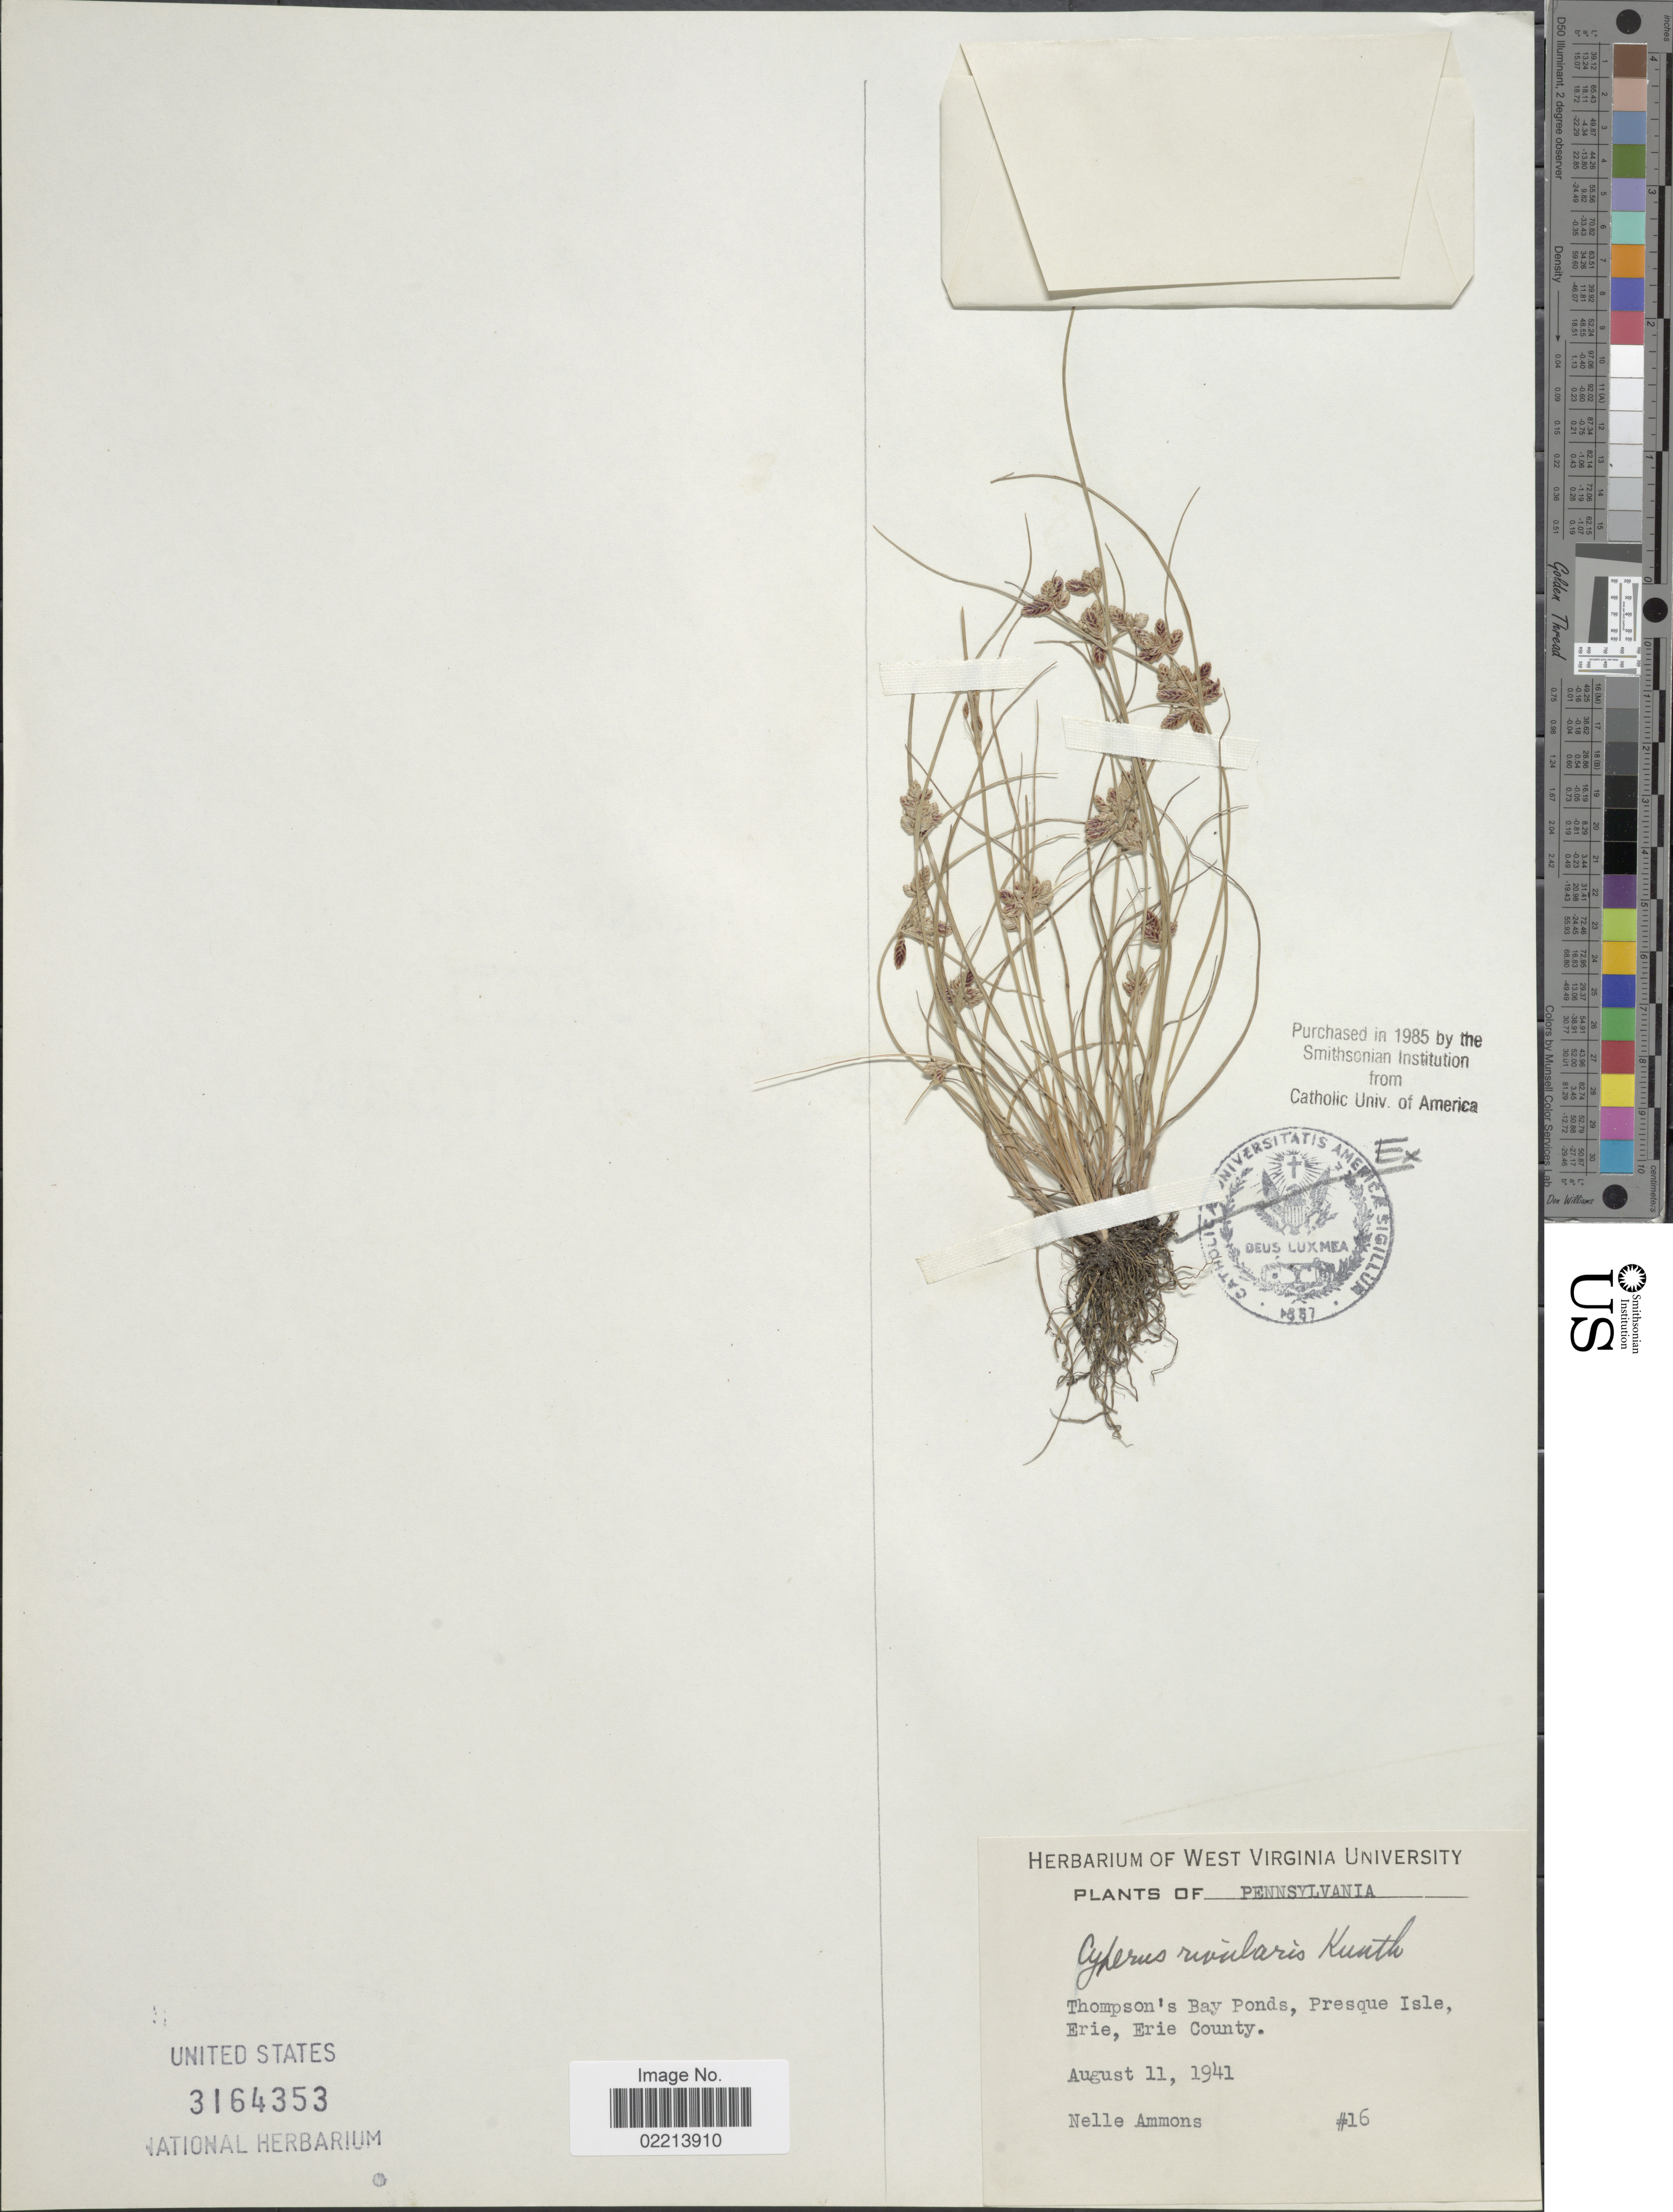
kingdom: Plantae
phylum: Tracheophyta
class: Liliopsida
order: Poales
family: Cyperaceae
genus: Cyperus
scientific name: Cyperus bipartitus Torr.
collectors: N. Ammons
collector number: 16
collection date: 1941-08-11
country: United States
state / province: Pennsylvania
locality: Thompson's Bay Ponds, Presque Isle, Erie, Erie County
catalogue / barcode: US 3164353